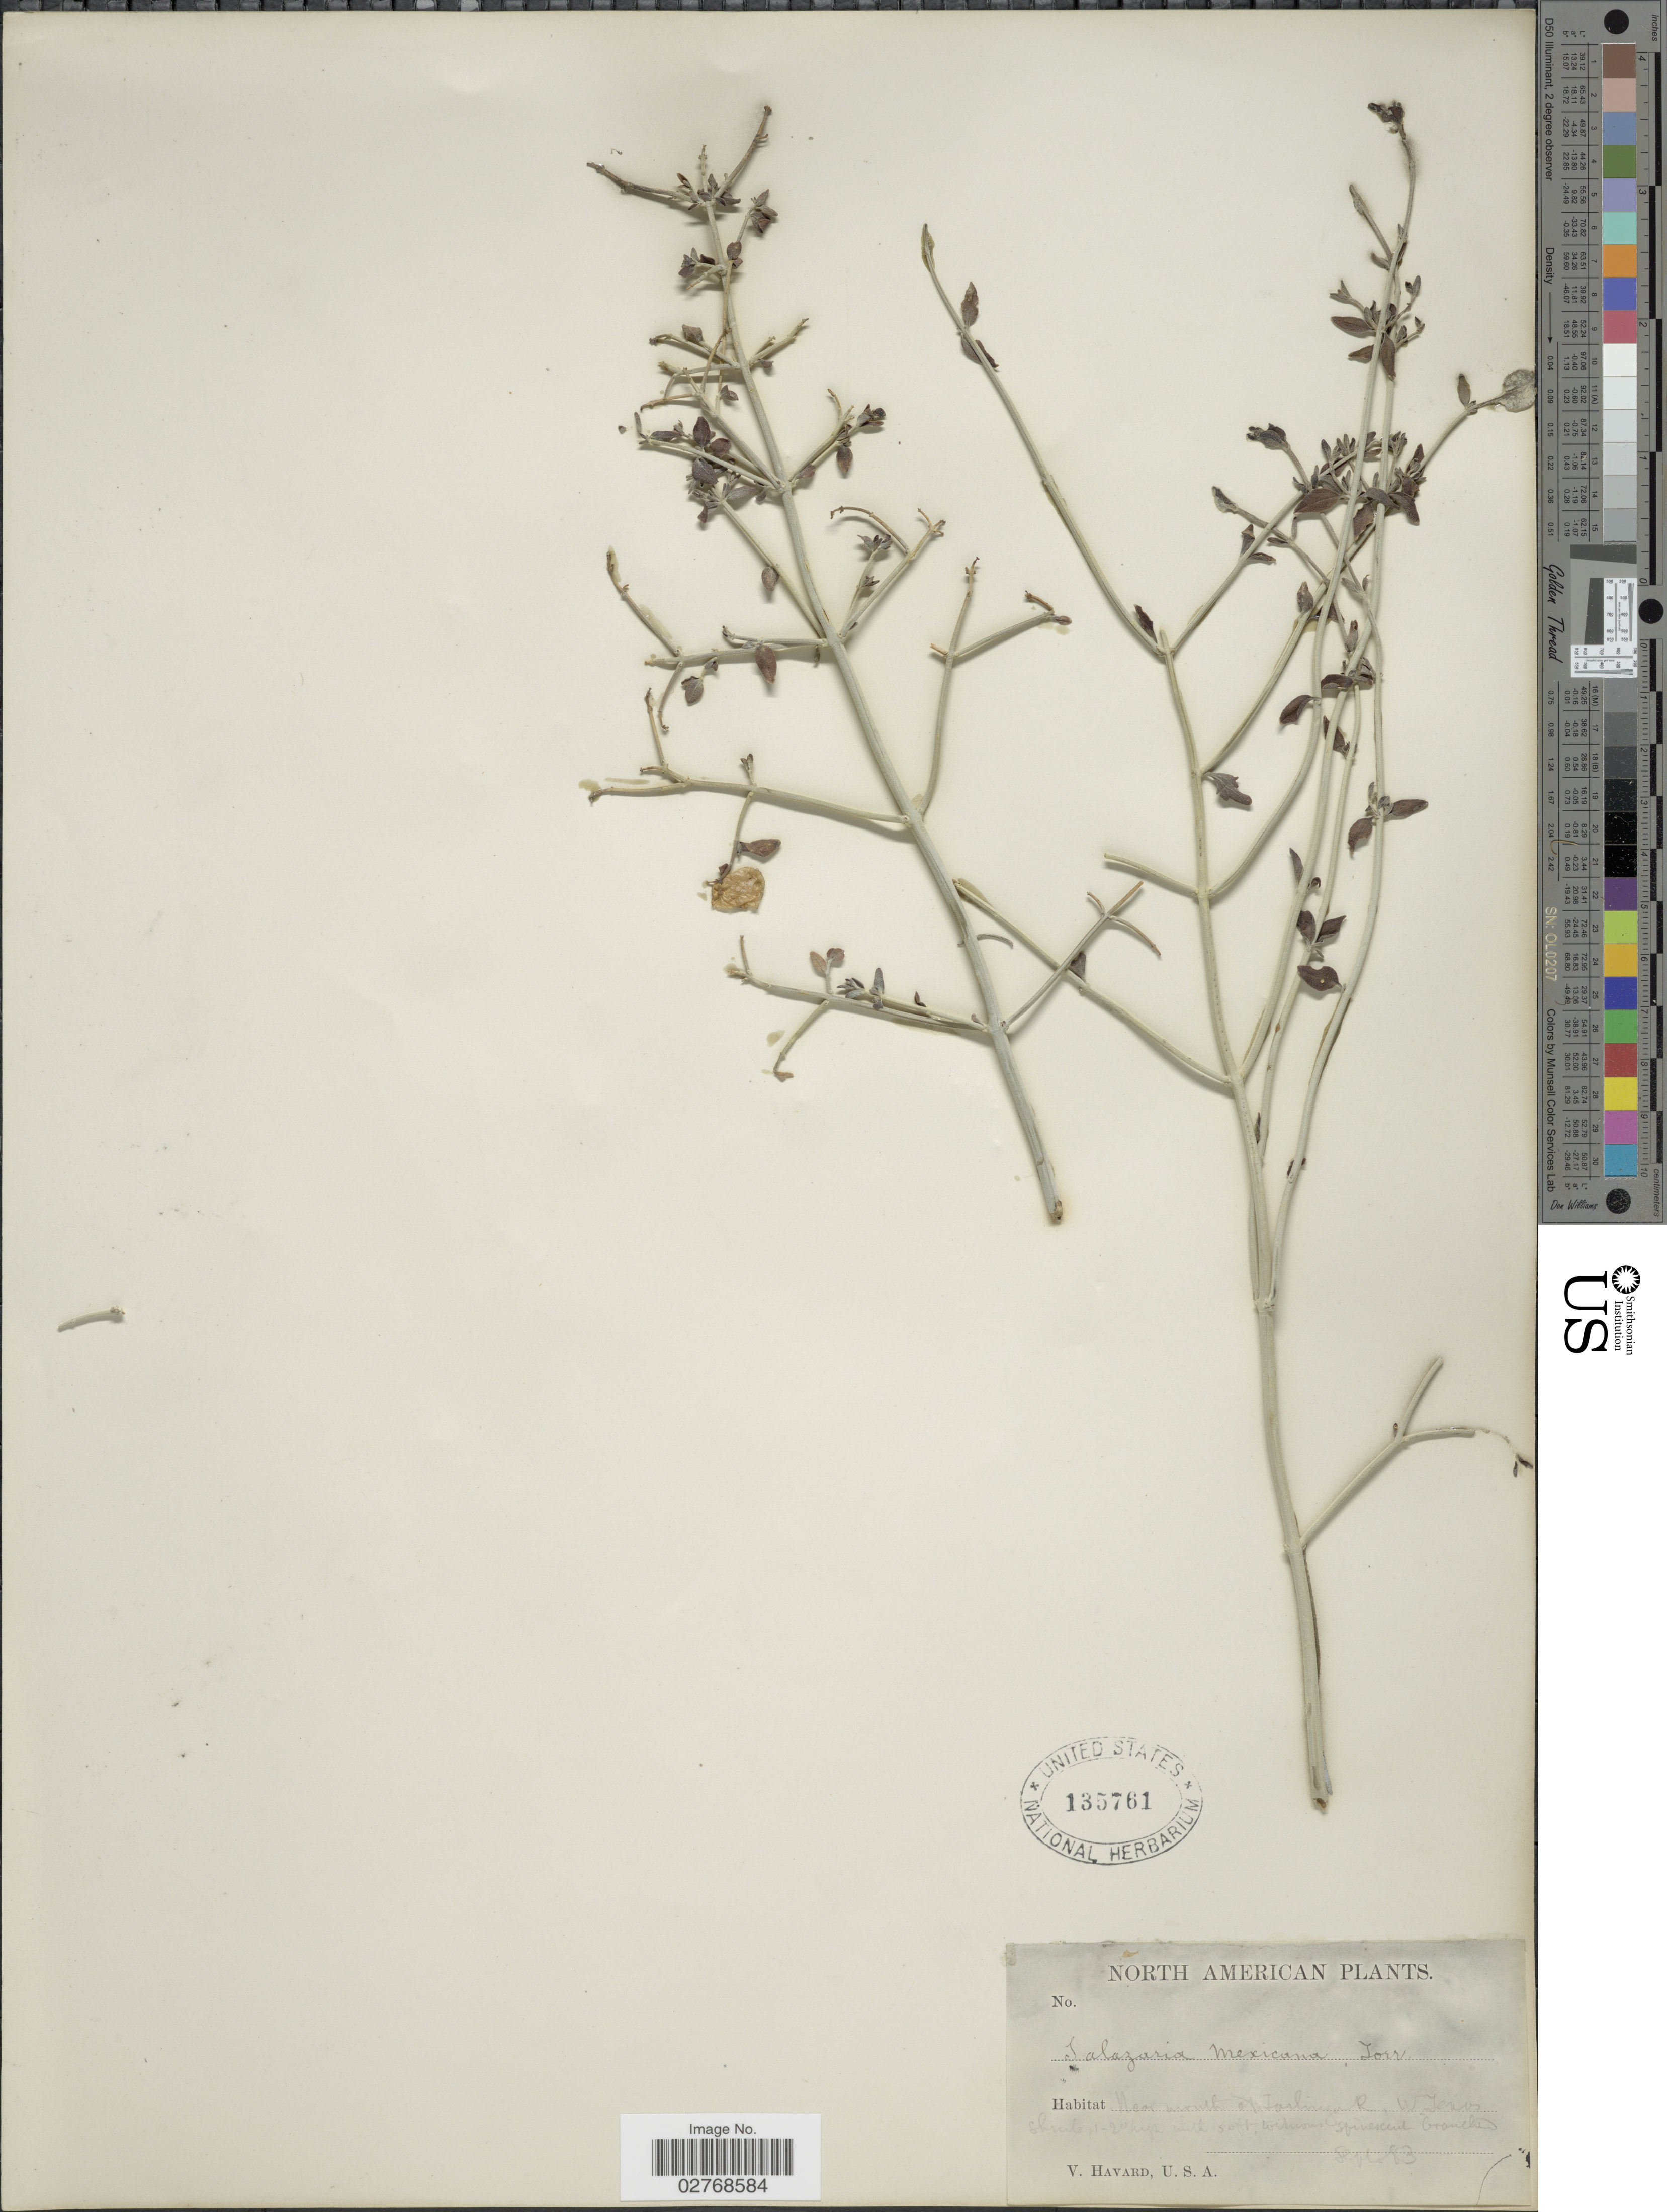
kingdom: Plantae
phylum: Tracheophyta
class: Magnoliopsida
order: Lamiales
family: Lamiaceae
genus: Scutellaria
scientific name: Scutellaria mexicana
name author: (Torr.) A.J. Paton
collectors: V. Havard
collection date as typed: Transcribed d/m/y: /9/83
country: United States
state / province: Texas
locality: Near mouth of Terlinga [Terlingua] R., W. Texas.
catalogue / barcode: US 135761